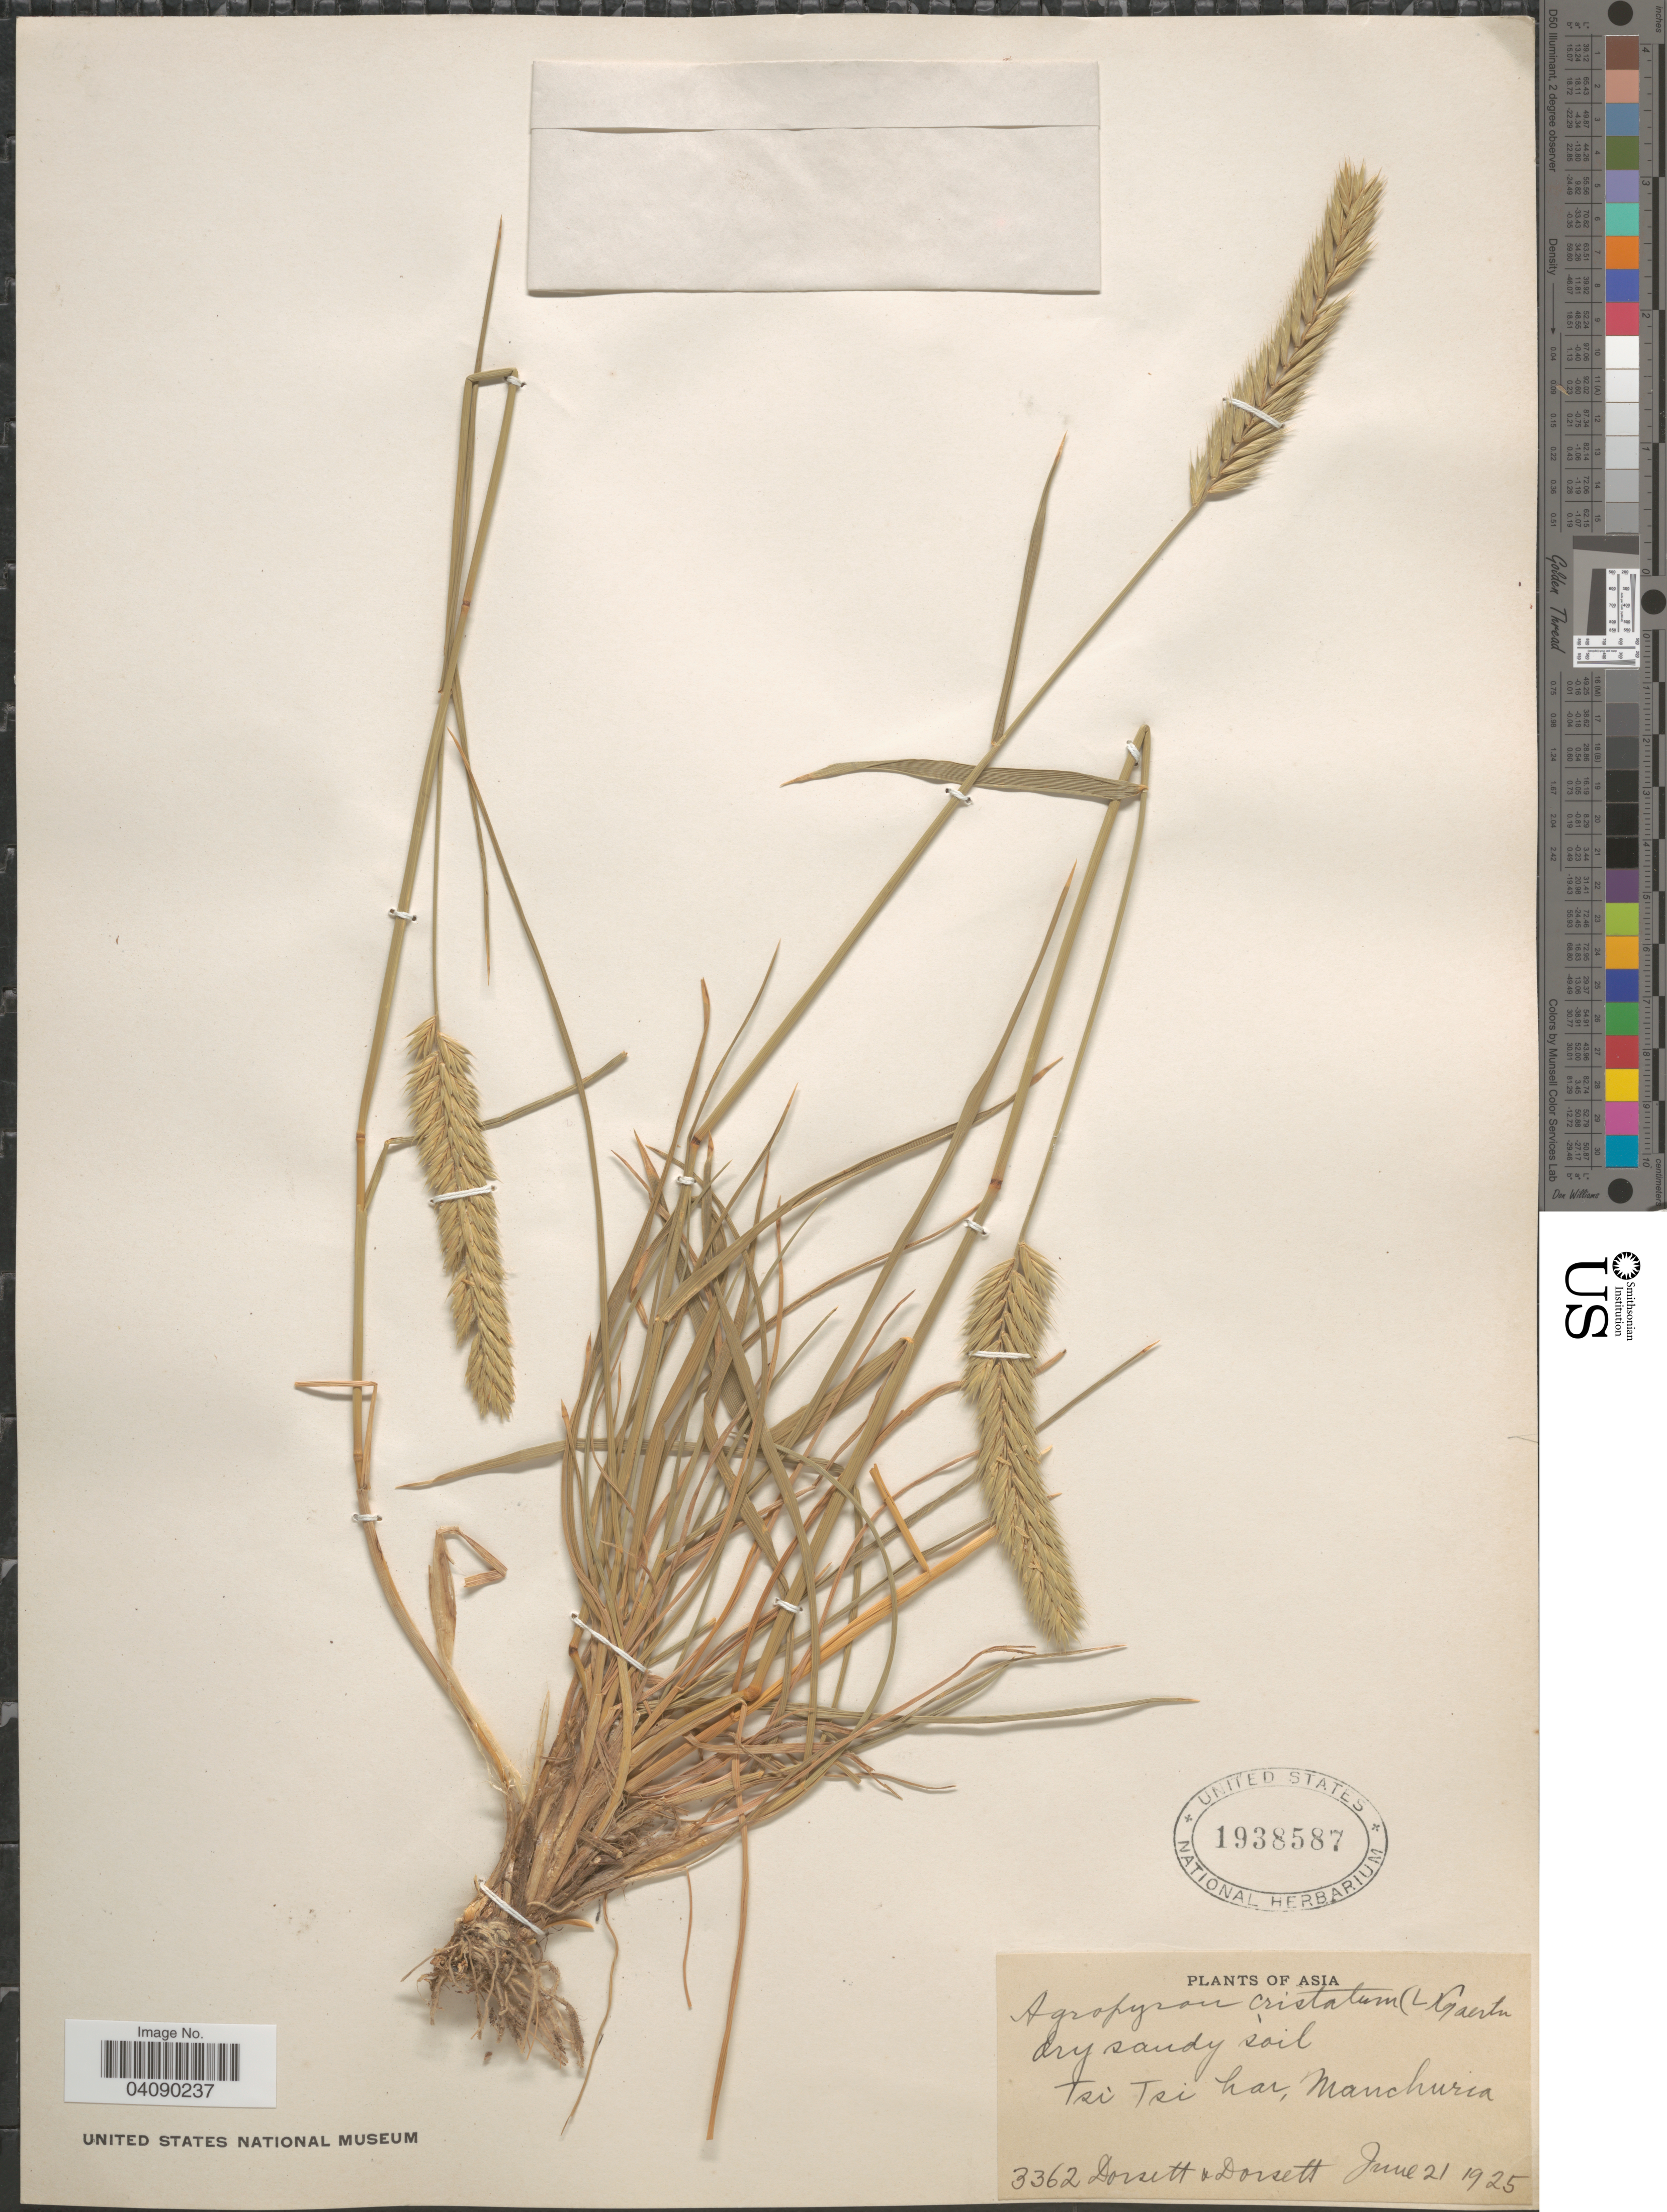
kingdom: Plantae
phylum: Tracheophyta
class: Liliopsida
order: Poales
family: Poaceae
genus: Agropyron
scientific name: Agropyron cristatum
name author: (L.) Gaertn.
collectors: -- Dorsett & -- Dorsett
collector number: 3362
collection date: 1925-06-21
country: China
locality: Asia. Dry sandy soil. Tsi Tsi har, Manchuria.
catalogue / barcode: US 1938587